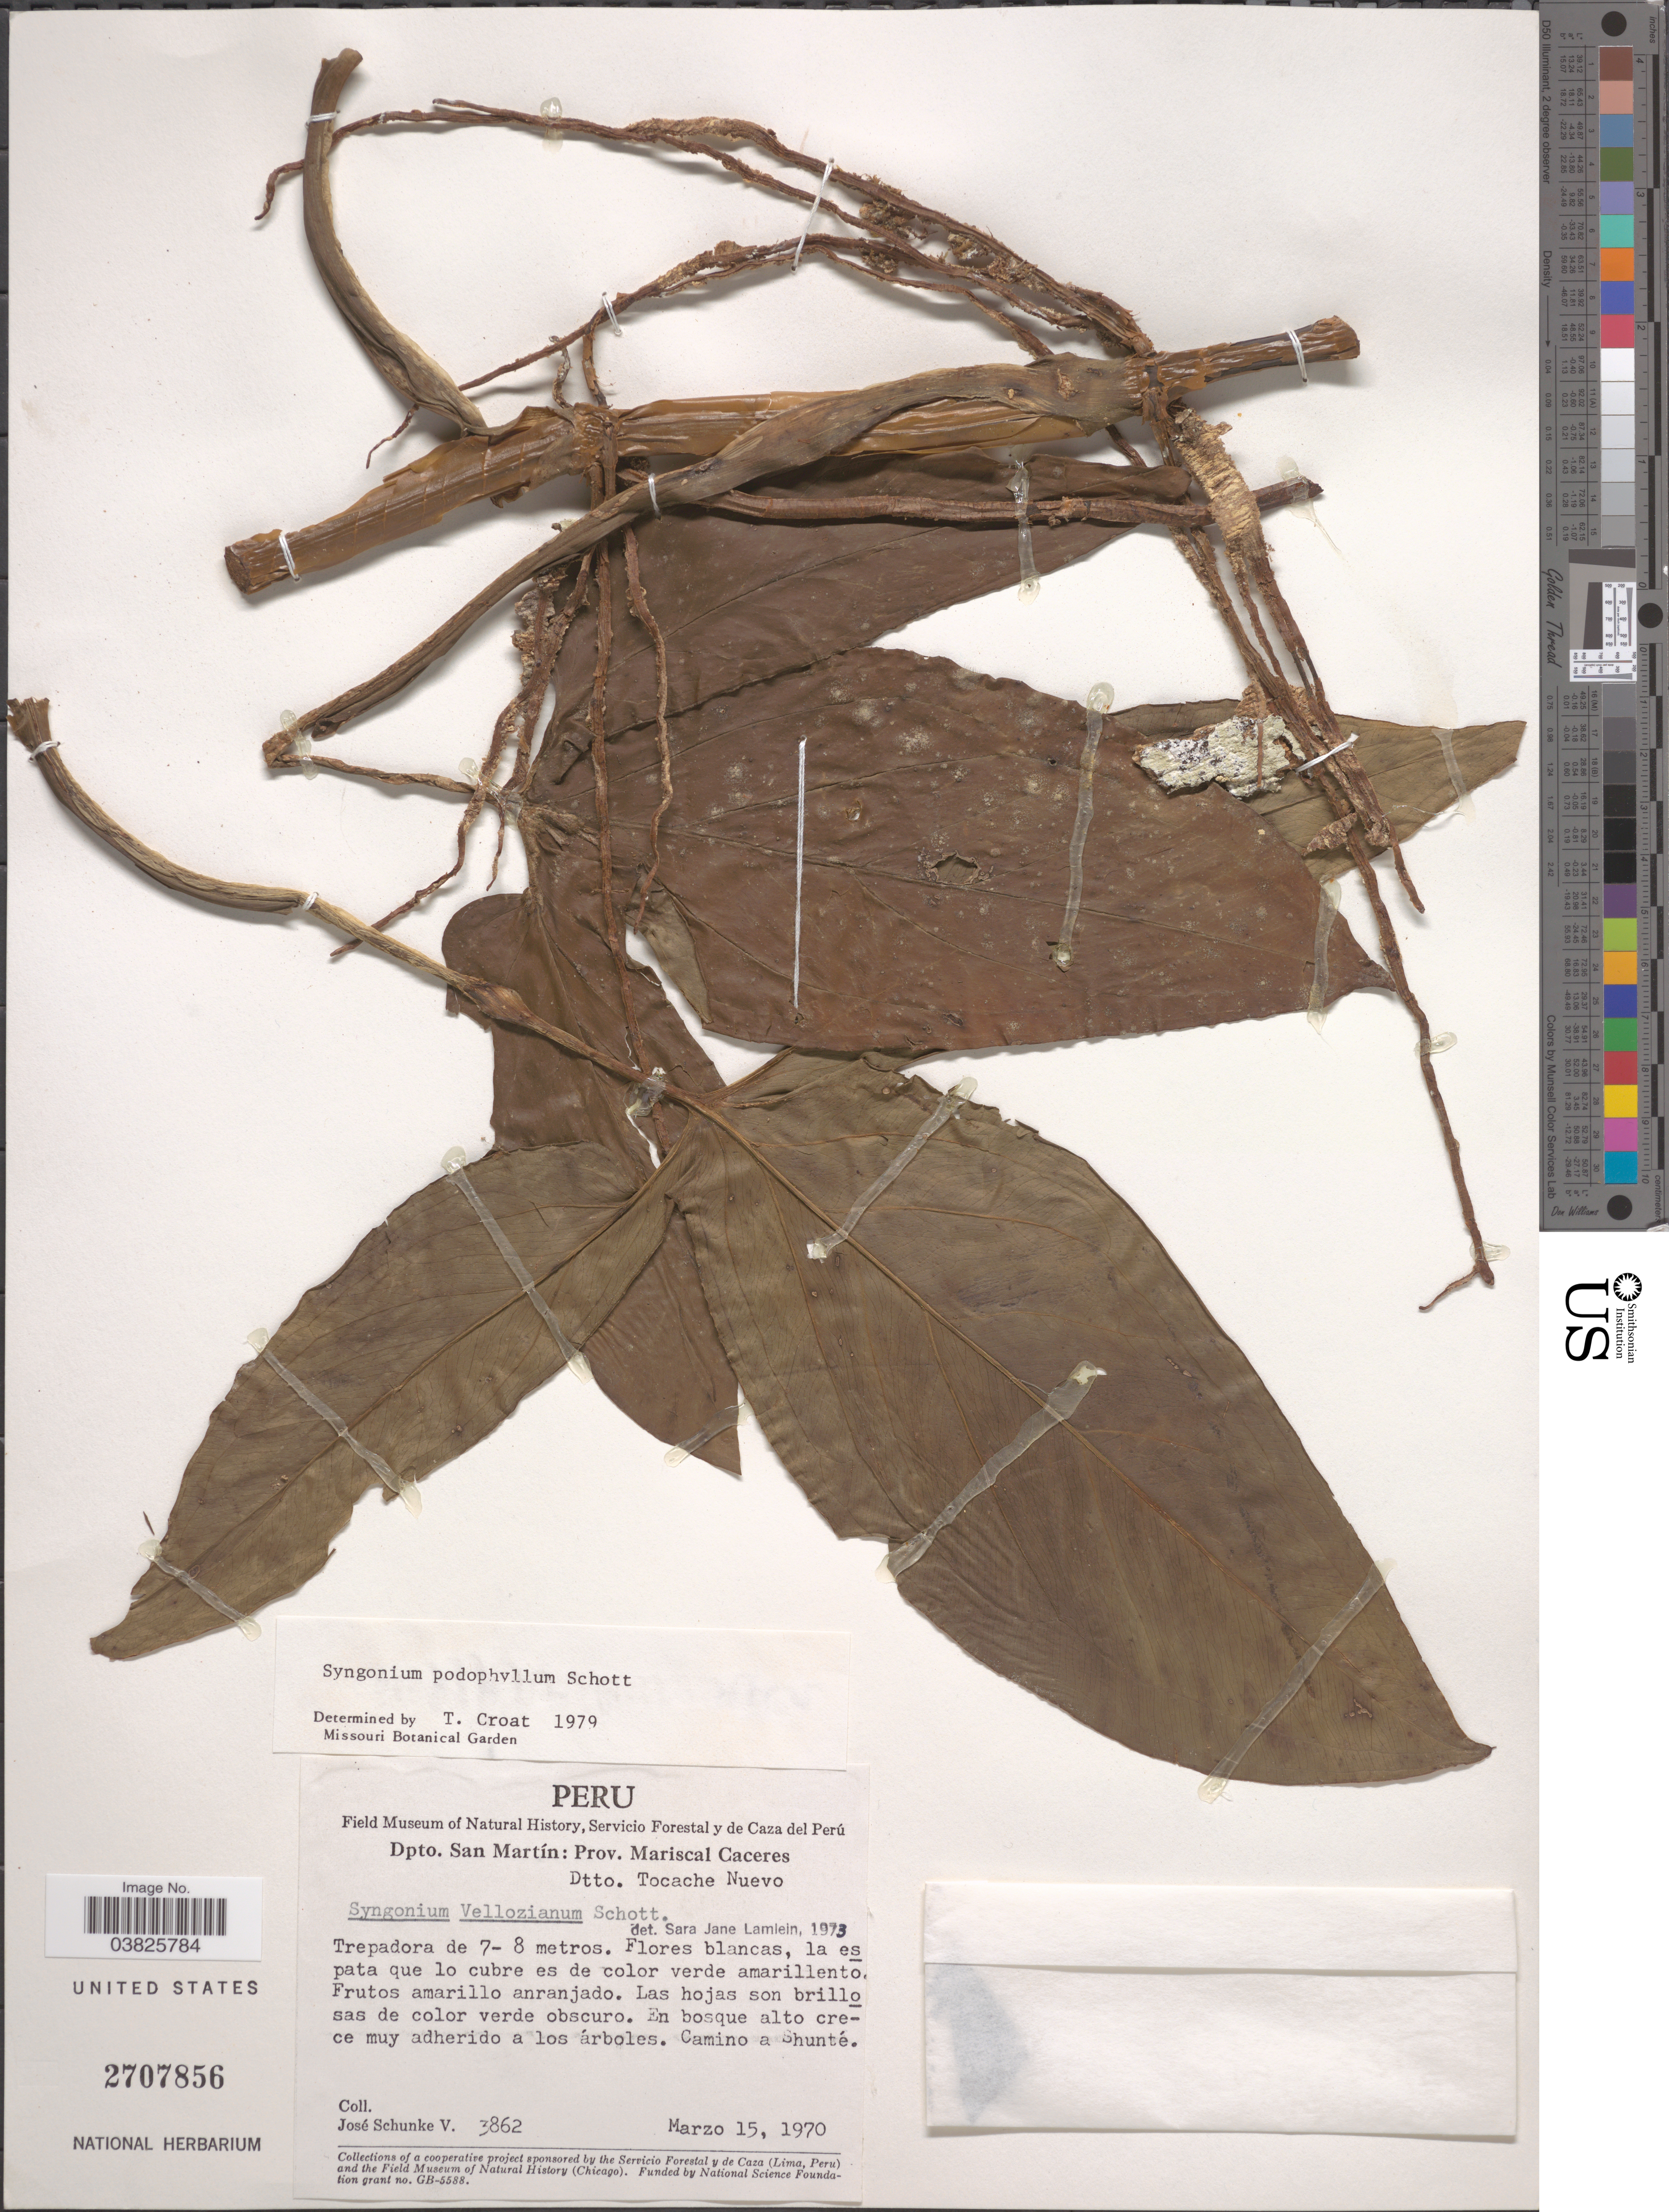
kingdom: Plantae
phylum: Tracheophyta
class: Liliopsida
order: Alismatales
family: Araceae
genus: Syngonium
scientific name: Syngonium podophyllum 'Lemon-Lime'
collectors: J. Schunke Vigo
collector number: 3862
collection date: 1970-03-15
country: Peru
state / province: San Martín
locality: Dpto. San Martín: Prov. Mariscal Caceres. Dtto. Tocache Nuevo. Camino a Shunté.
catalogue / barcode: US 2707856